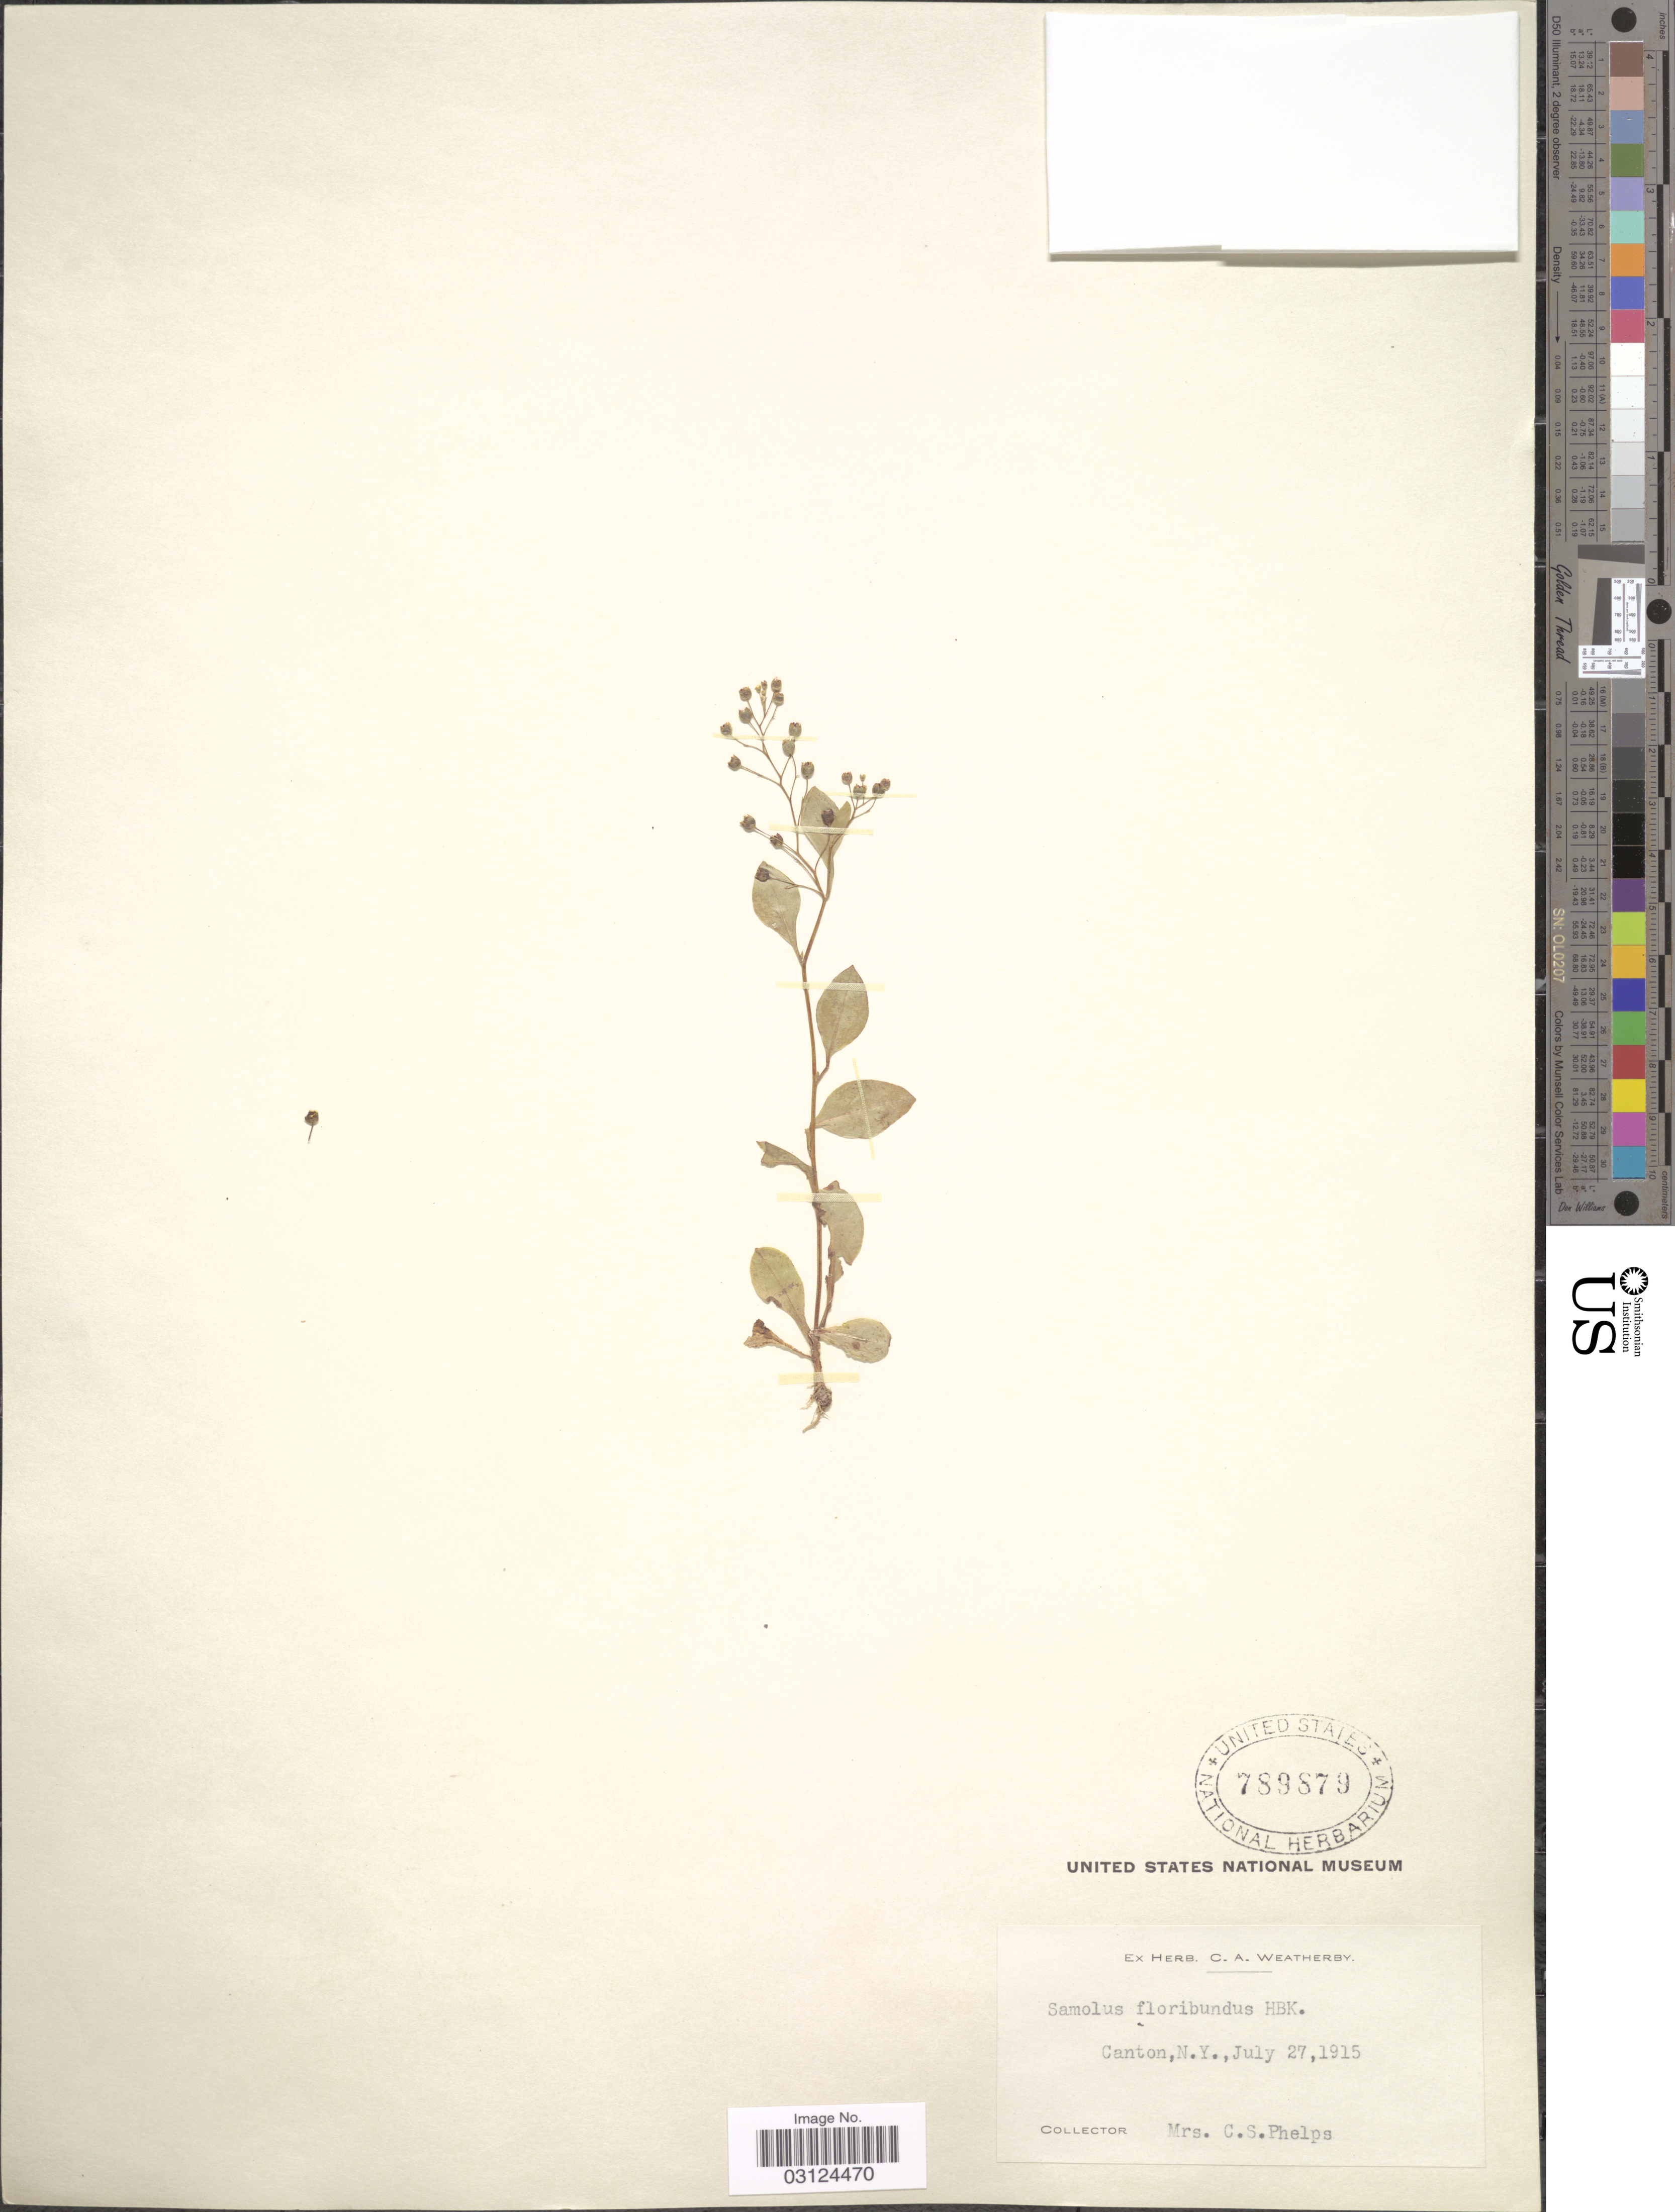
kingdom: Plantae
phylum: Tracheophyta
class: Magnoliopsida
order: Ericales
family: Primulaceae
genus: Samolus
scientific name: Samolus parviflorus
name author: Raf.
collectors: C. Phelps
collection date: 1915-07-27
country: United States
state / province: New York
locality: Canton.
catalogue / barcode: US 789879